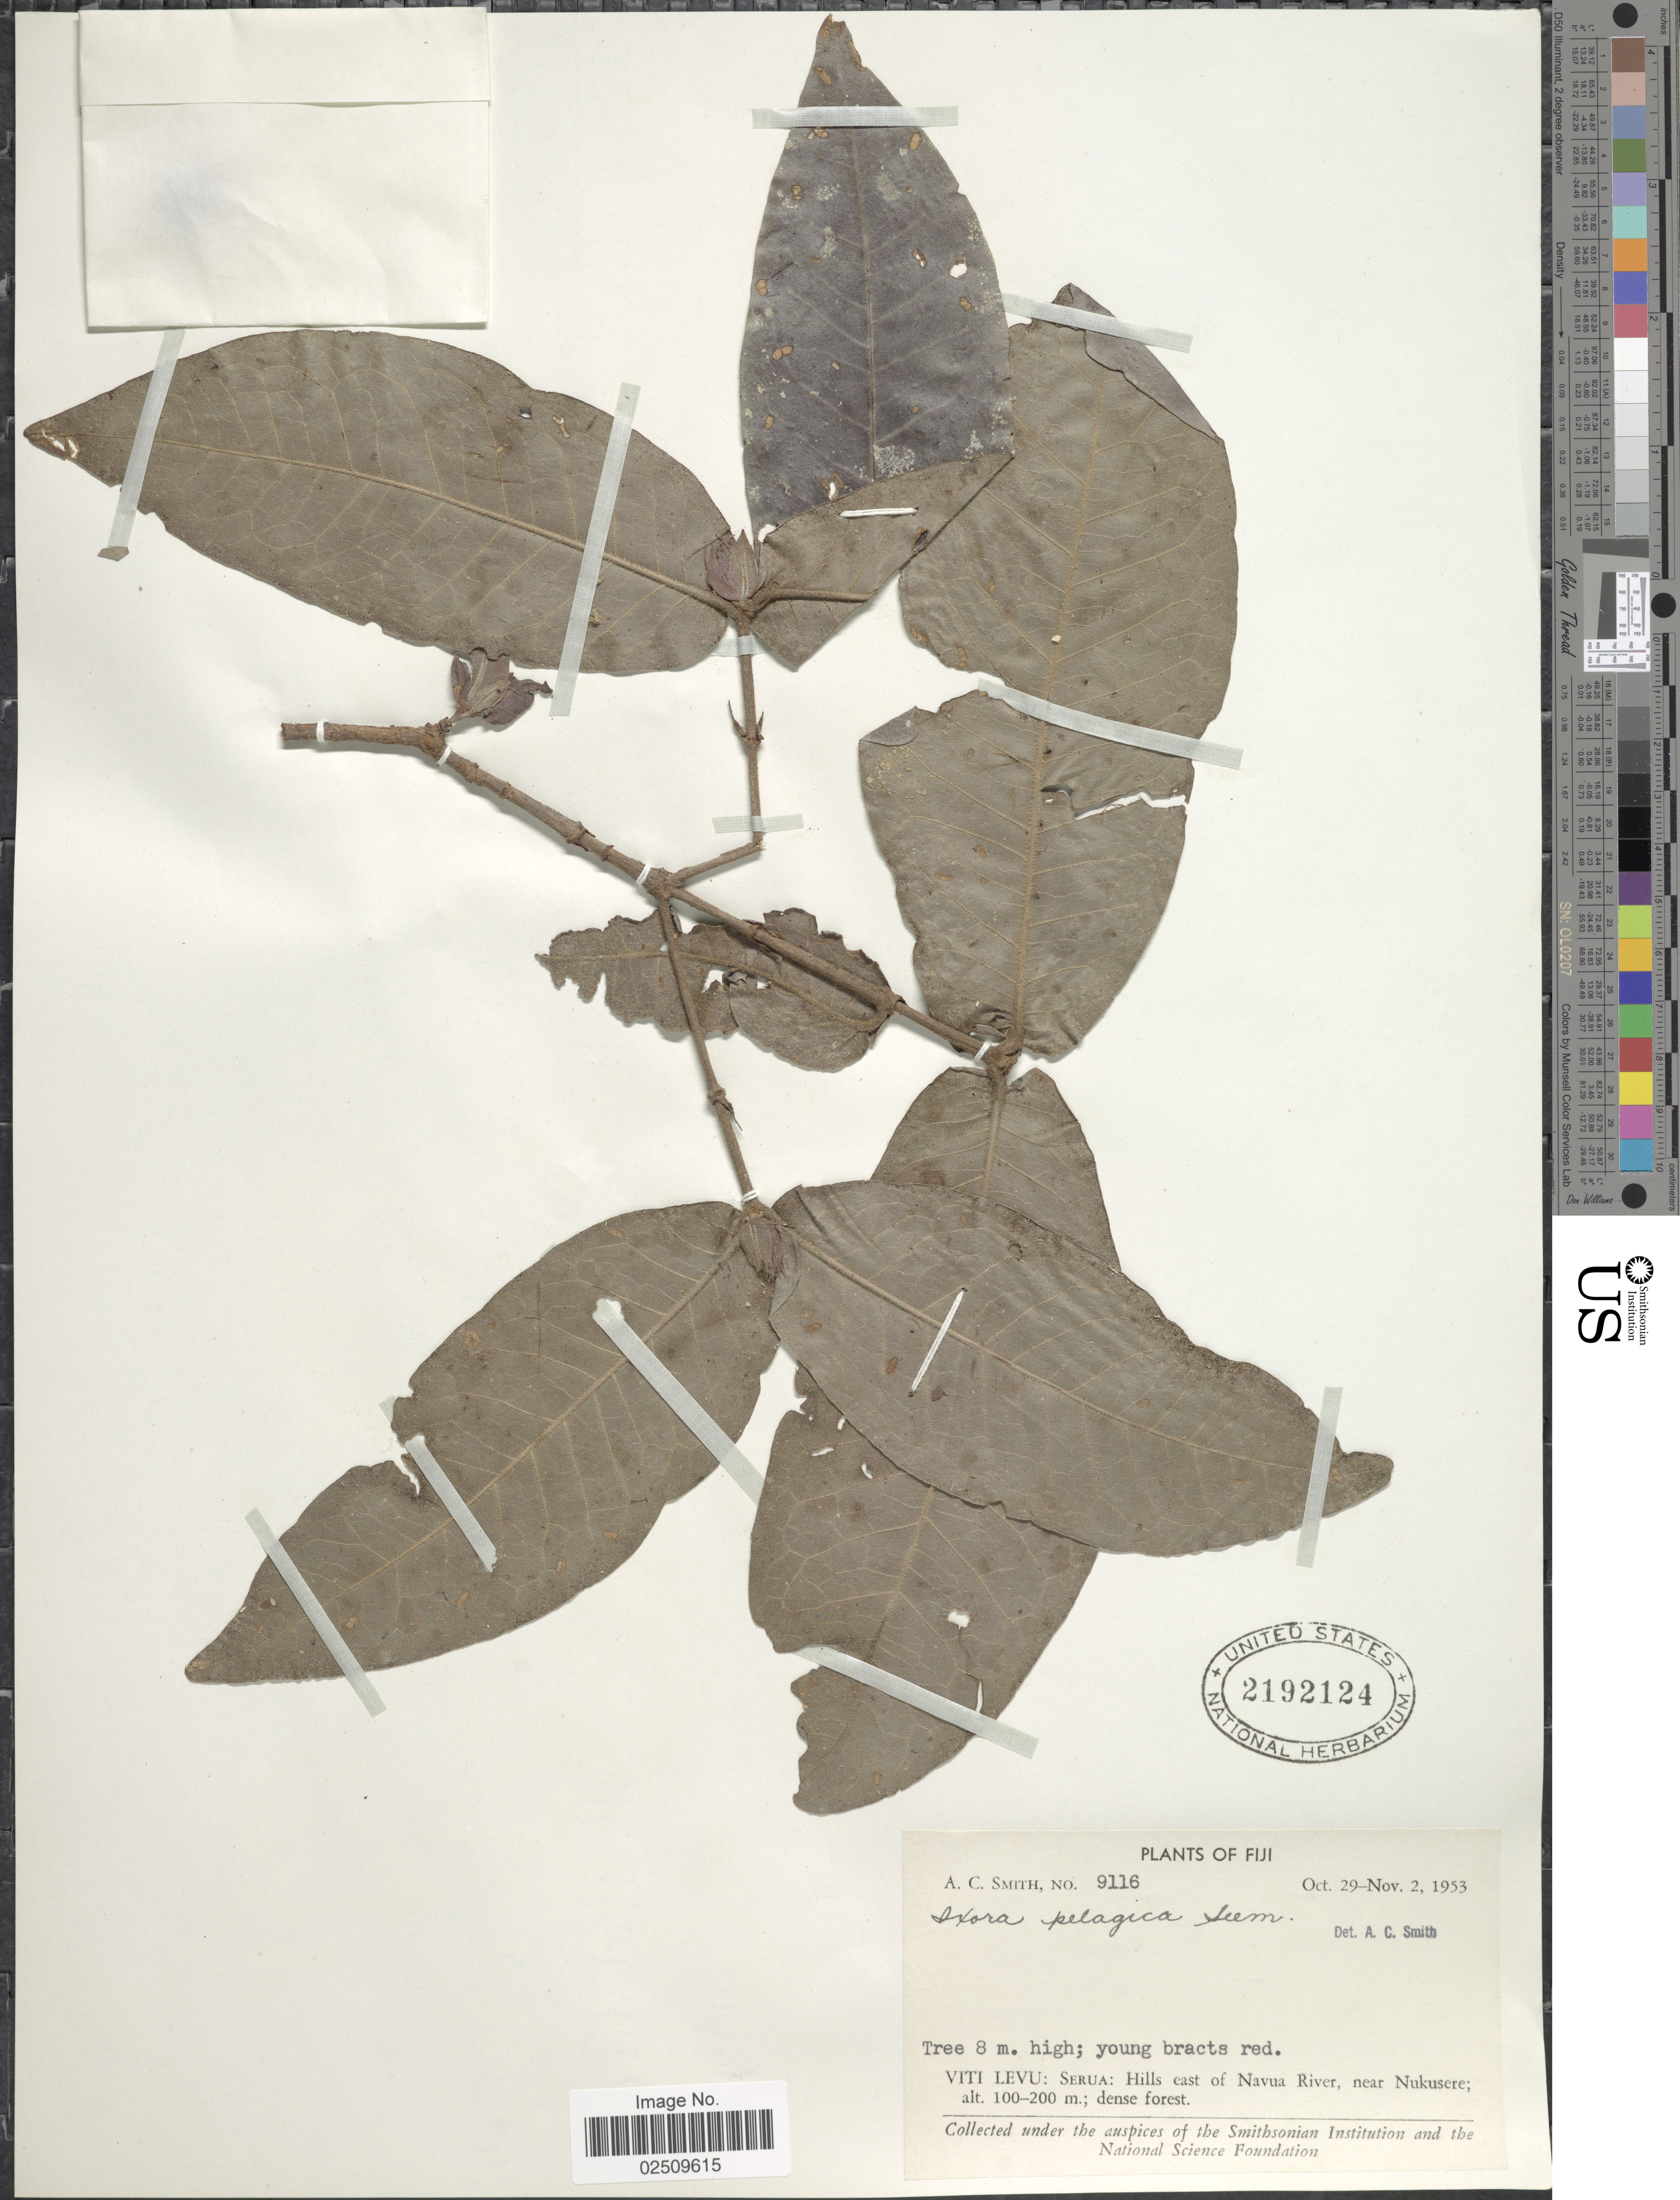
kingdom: Plantae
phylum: Tracheophyta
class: Magnoliopsida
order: Gentianales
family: Rubiaceae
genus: Ixora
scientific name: Ixora pelagia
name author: Seem.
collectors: A. C. Smith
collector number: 9116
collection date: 1953-10-29/1953-11-02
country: Fiji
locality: Viti Levu: Serua: Hills east of Navua River, near Nukusere; dense forest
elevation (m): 100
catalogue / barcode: US 2192124